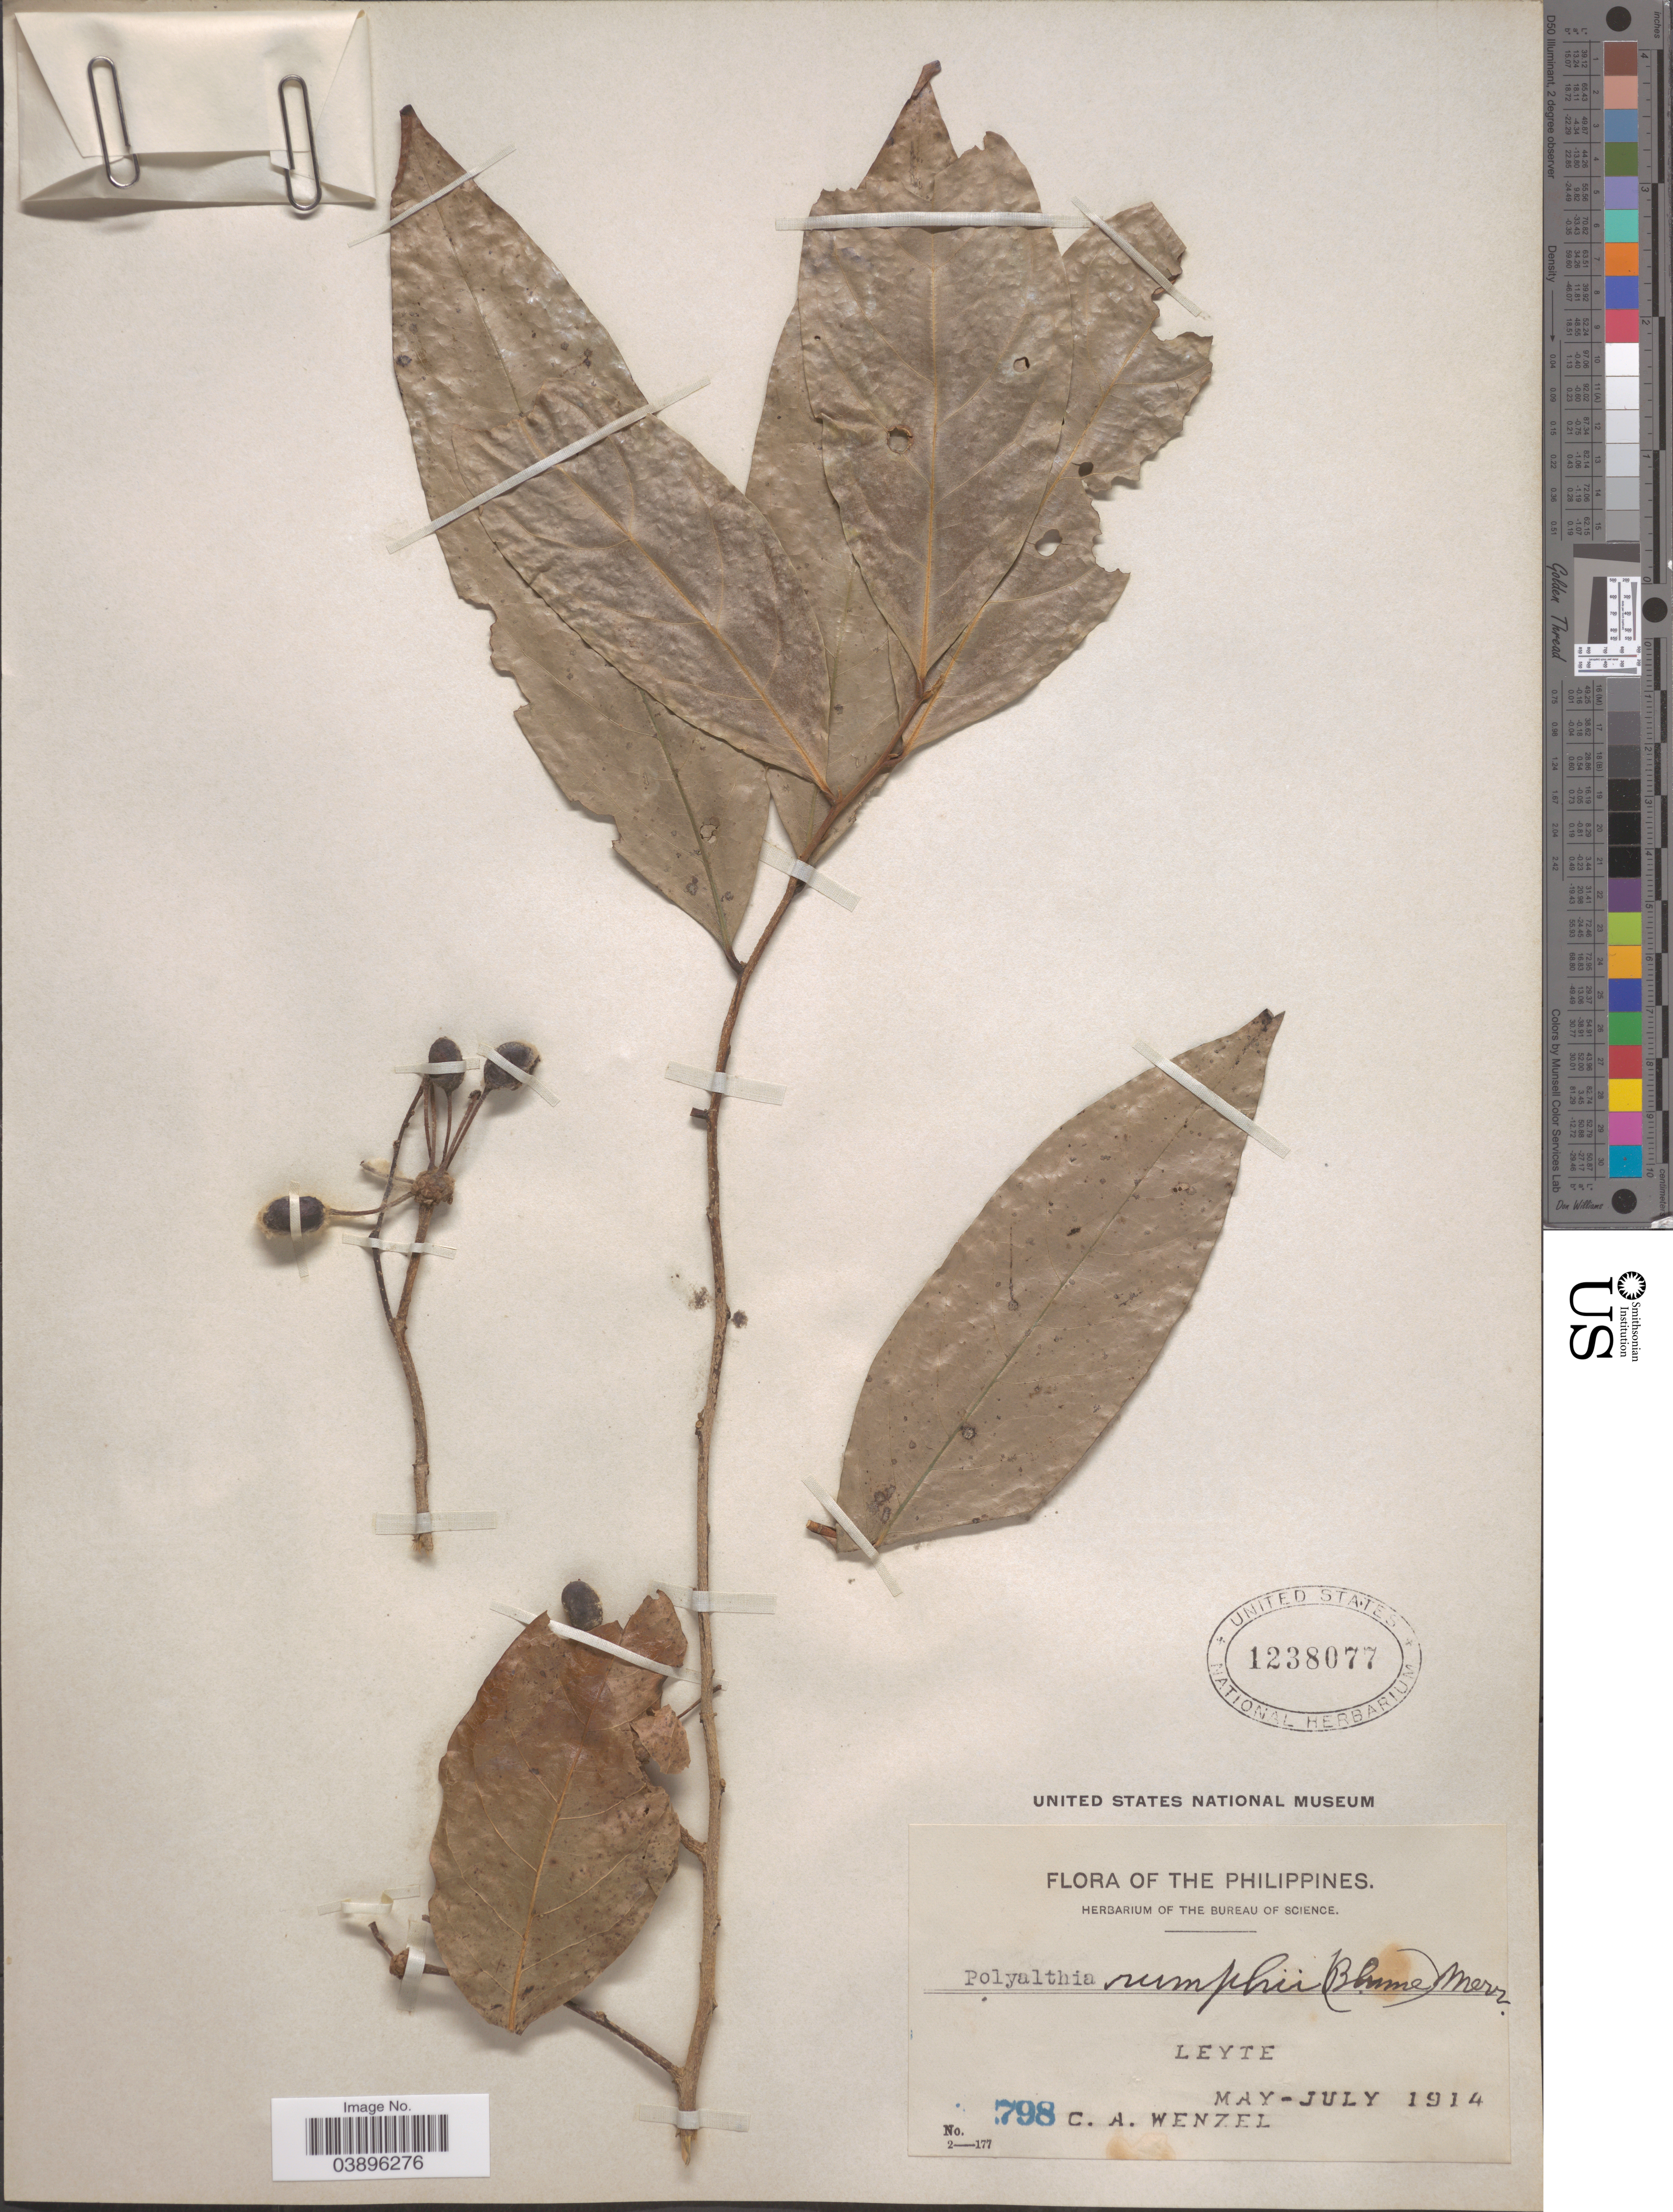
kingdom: Plantae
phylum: Tracheophyta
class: Magnoliopsida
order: Magnoliales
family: Annonaceae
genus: Polyalthia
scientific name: Polyalthia rumphii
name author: (Blume ex Hensch.) Merr.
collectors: C. Wenzel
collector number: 798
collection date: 1914-05/1914-07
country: Philippines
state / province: Eastern Visayas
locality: Leyte.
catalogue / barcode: US 1238077